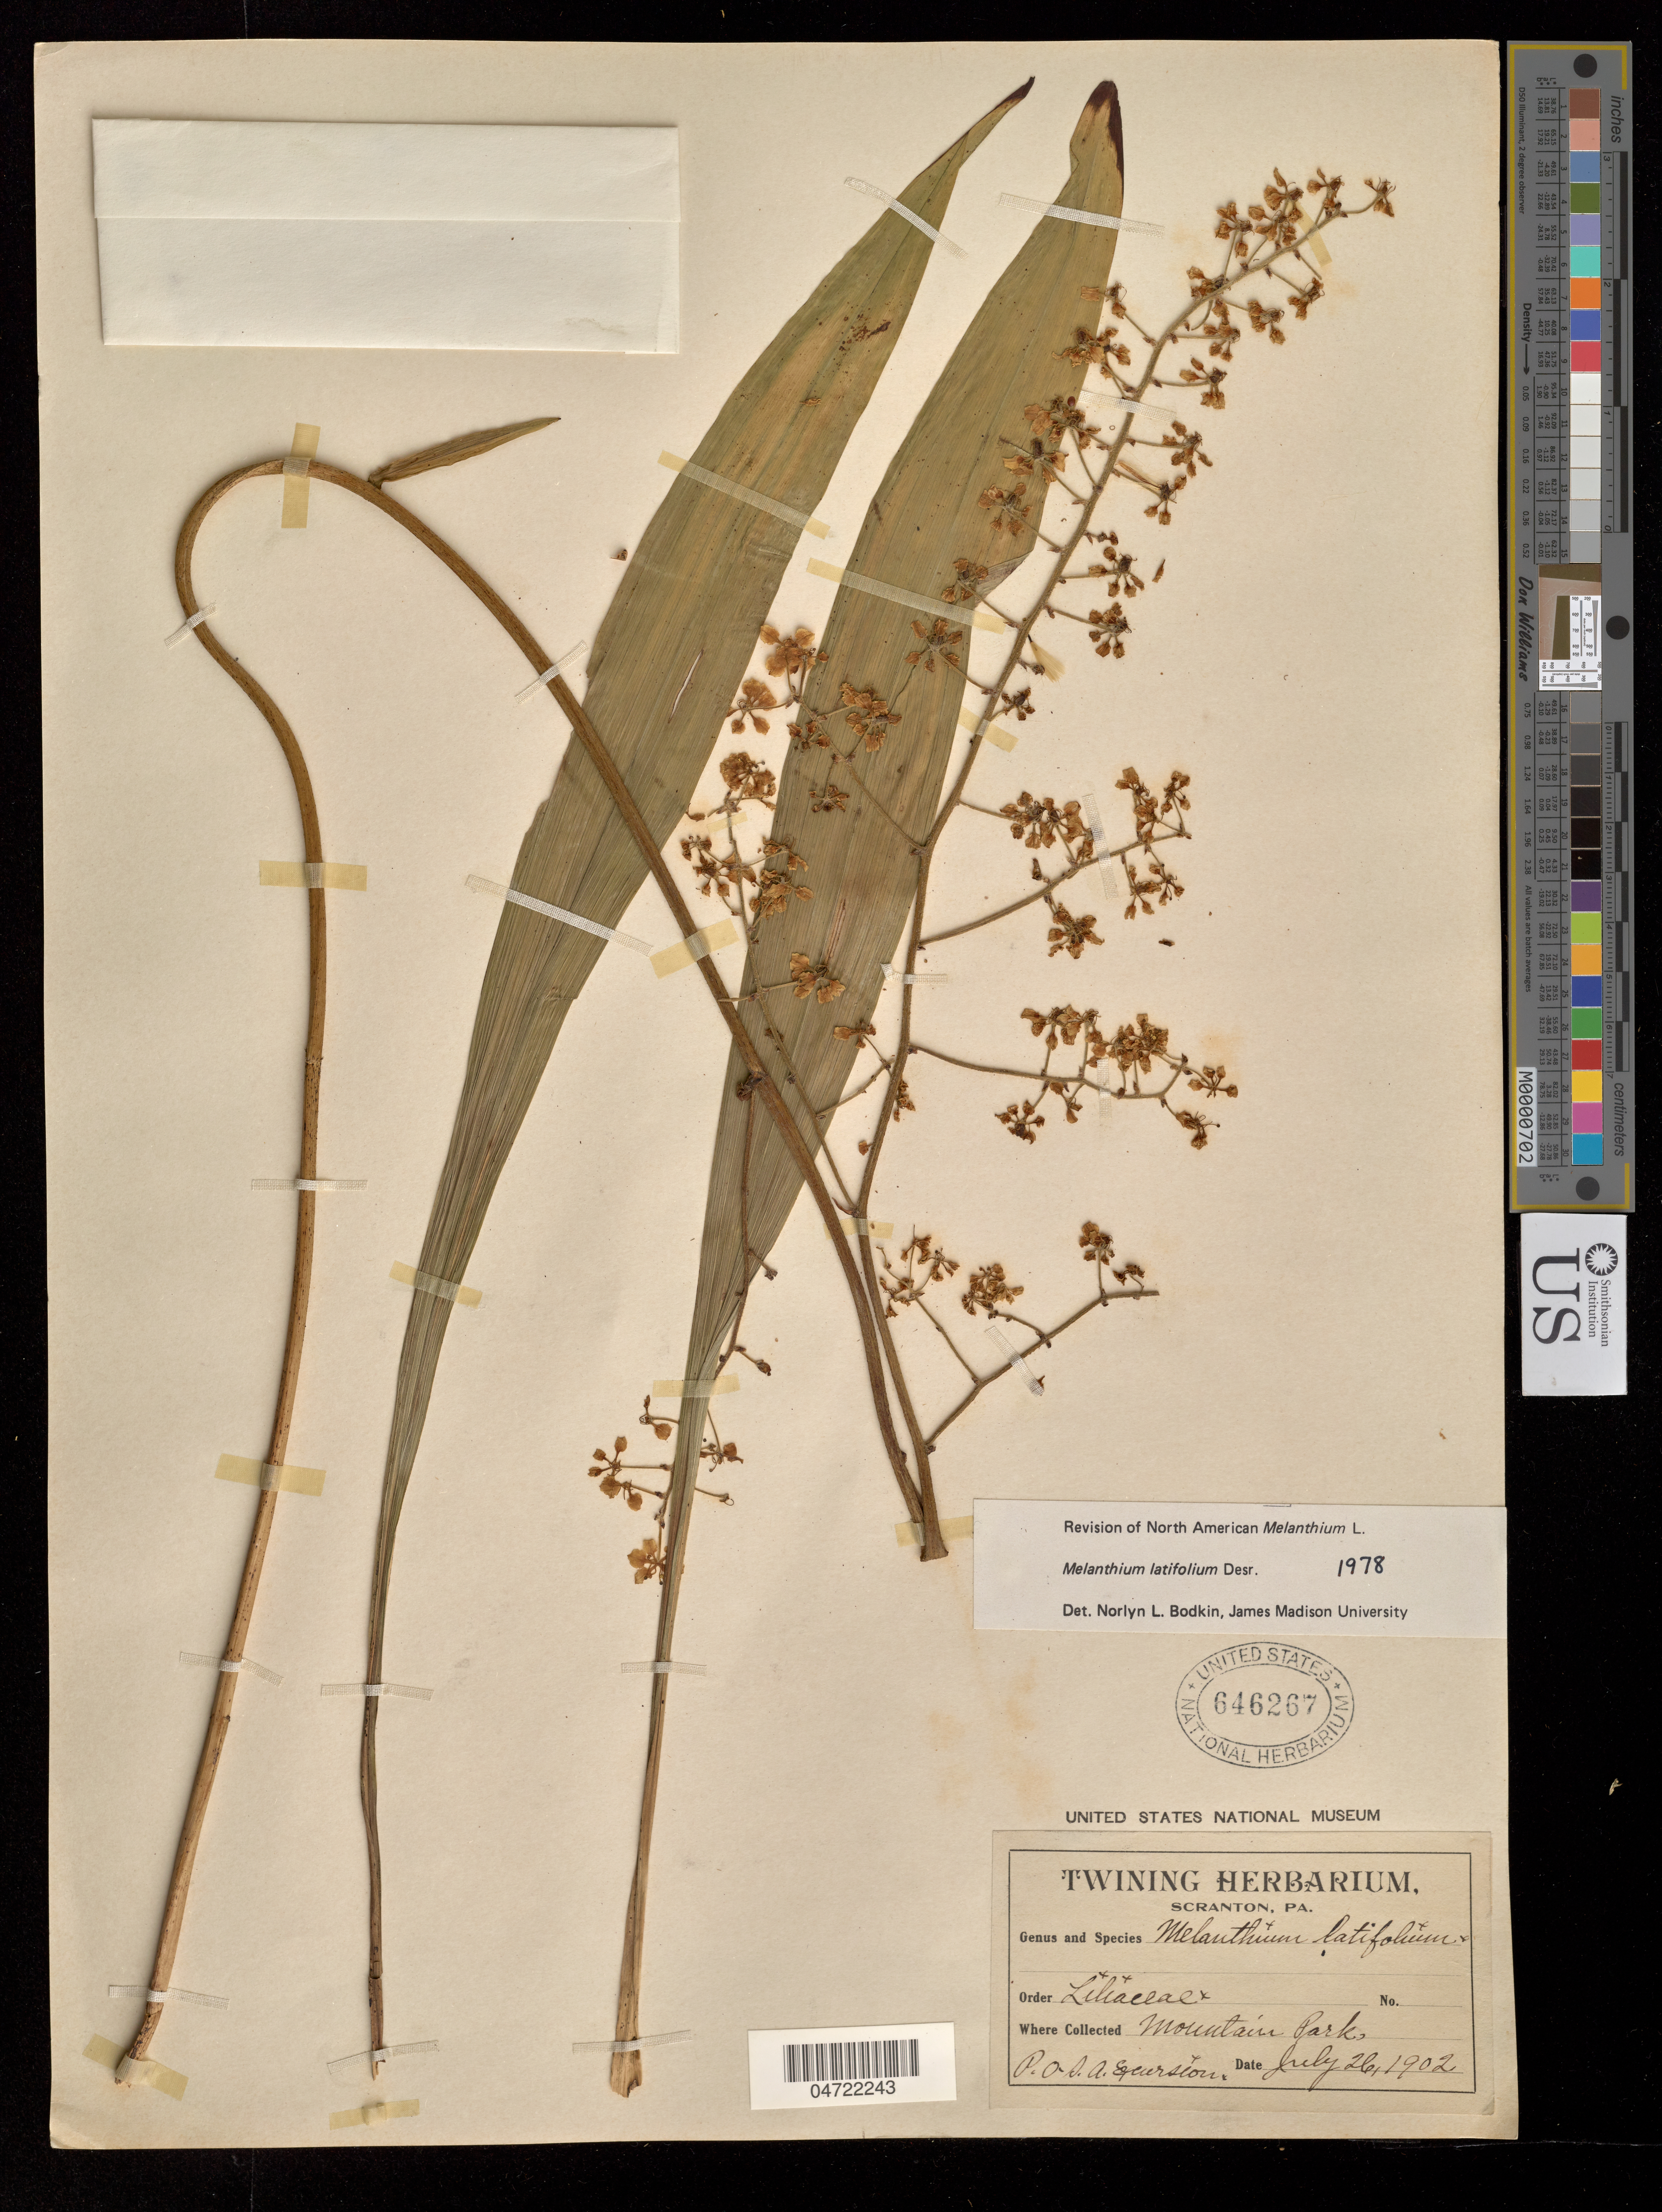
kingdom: Plantae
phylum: Tracheophyta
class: Liliopsida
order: Liliales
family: Melanthiaceae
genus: Melanthium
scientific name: Melanthium latifolium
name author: Desr.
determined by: Bodkin, N. L.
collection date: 1902-07-26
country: United States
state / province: Pennsylvania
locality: Mountain Park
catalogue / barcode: US 646267